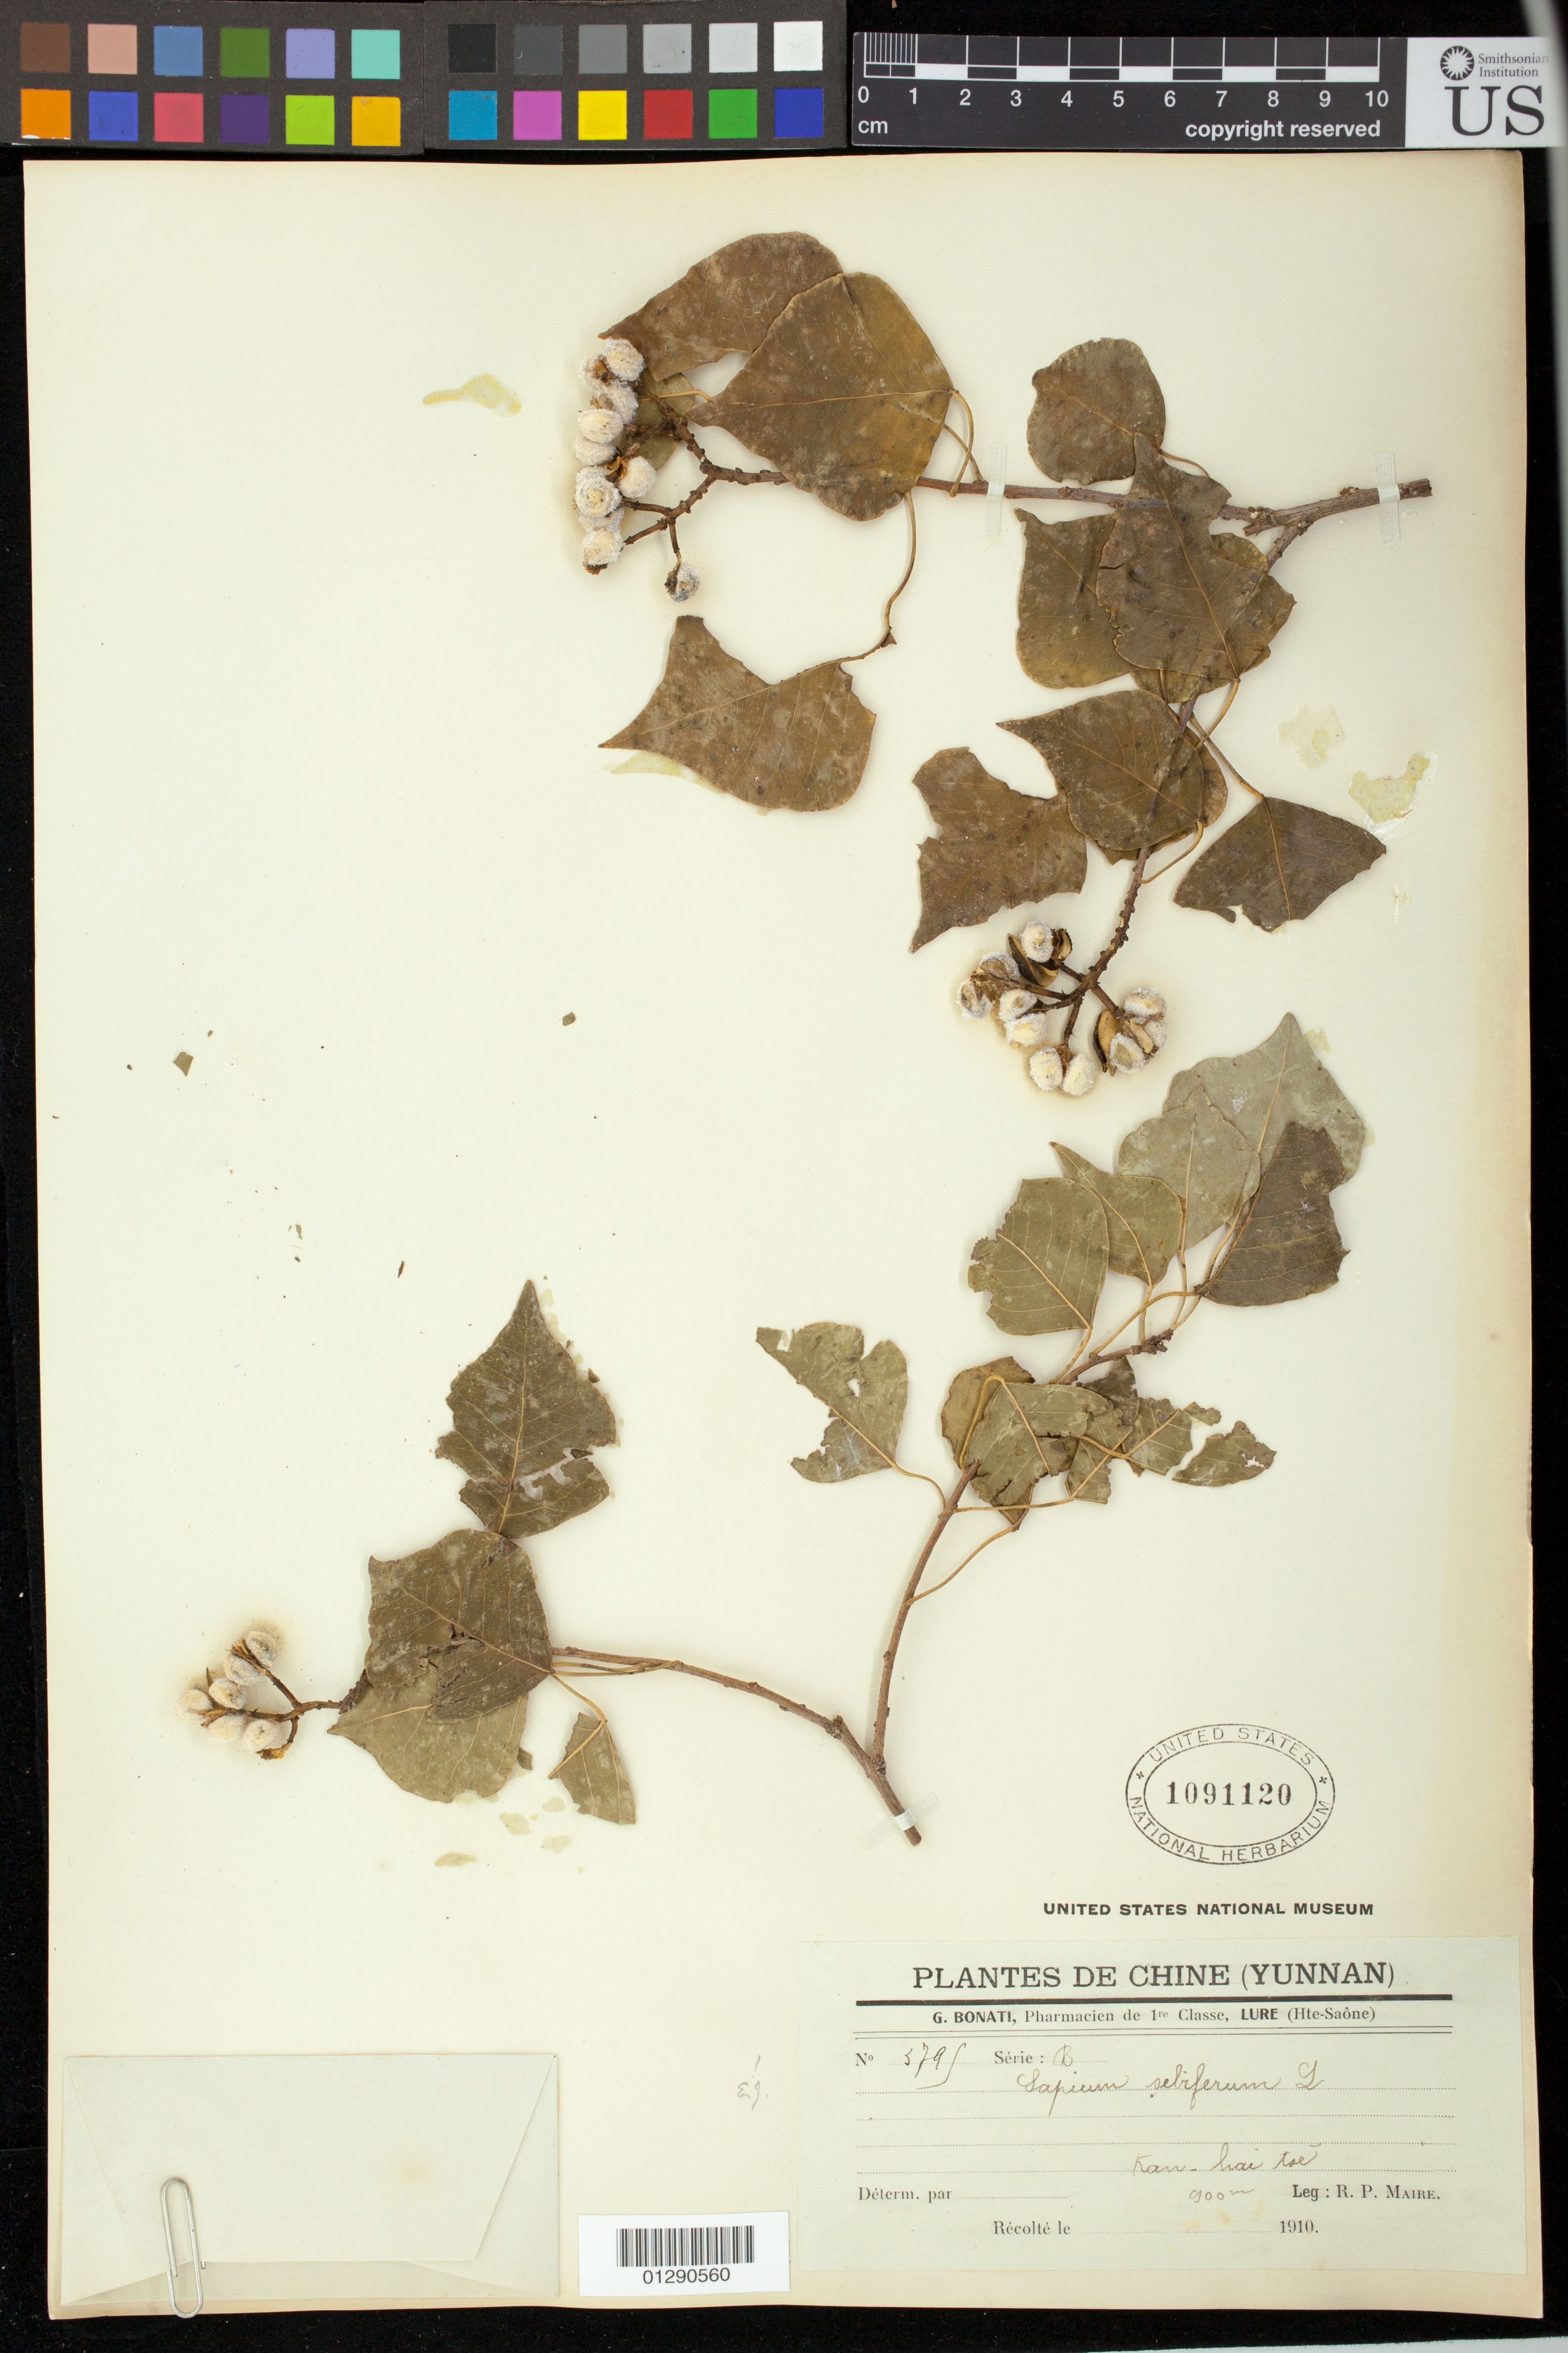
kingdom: Plantae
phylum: Tracheophyta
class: Magnoliopsida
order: Malpighiales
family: Euphorbiaceae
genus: Sapium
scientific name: Sapium sebiferum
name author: (L.) Roxb.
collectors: R.-P. Maire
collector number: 5791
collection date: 1910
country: China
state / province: Yunnan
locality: Kan hai tse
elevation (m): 900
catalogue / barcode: US 1091120